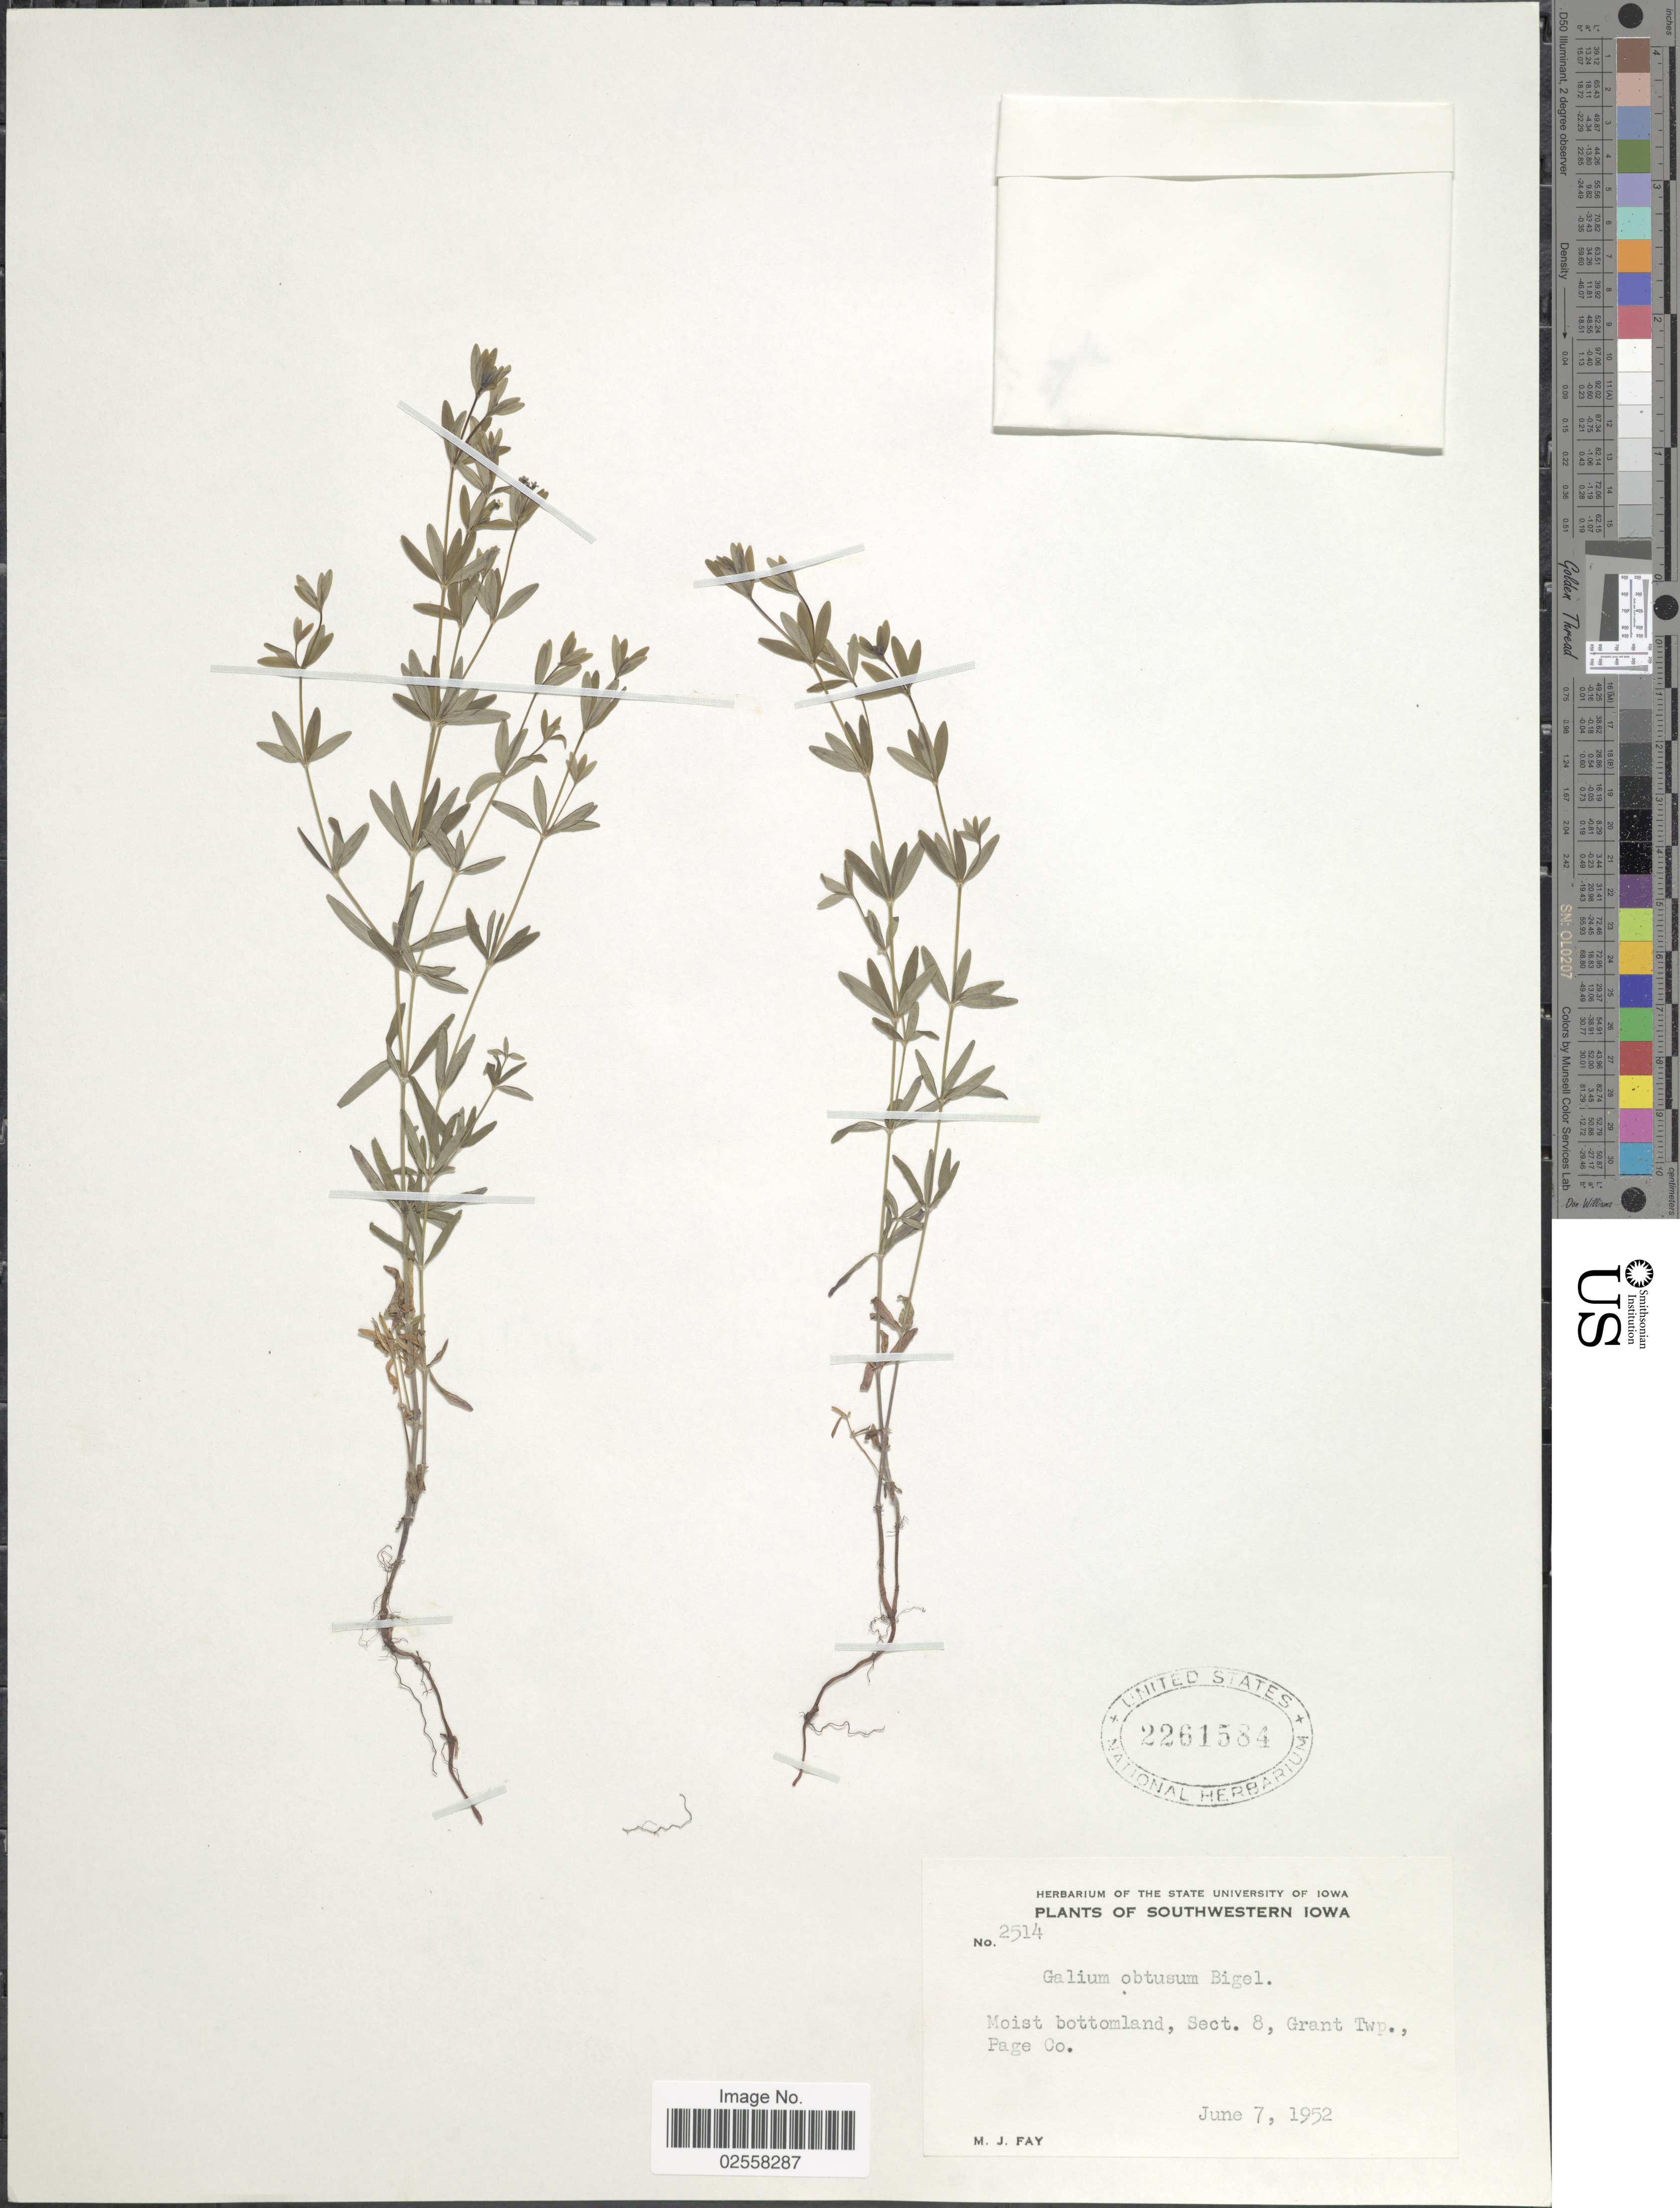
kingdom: Plantae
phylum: Tracheophyta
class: Magnoliopsida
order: Gentianales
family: Rubiaceae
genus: Galium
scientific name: Galium obtusum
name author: Bigelow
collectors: M. Fay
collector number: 2514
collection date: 1952-06-07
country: United States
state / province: Iowa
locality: Southwestern Iowa, Sect 8, Grant Twp, Page Co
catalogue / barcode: US 2261584